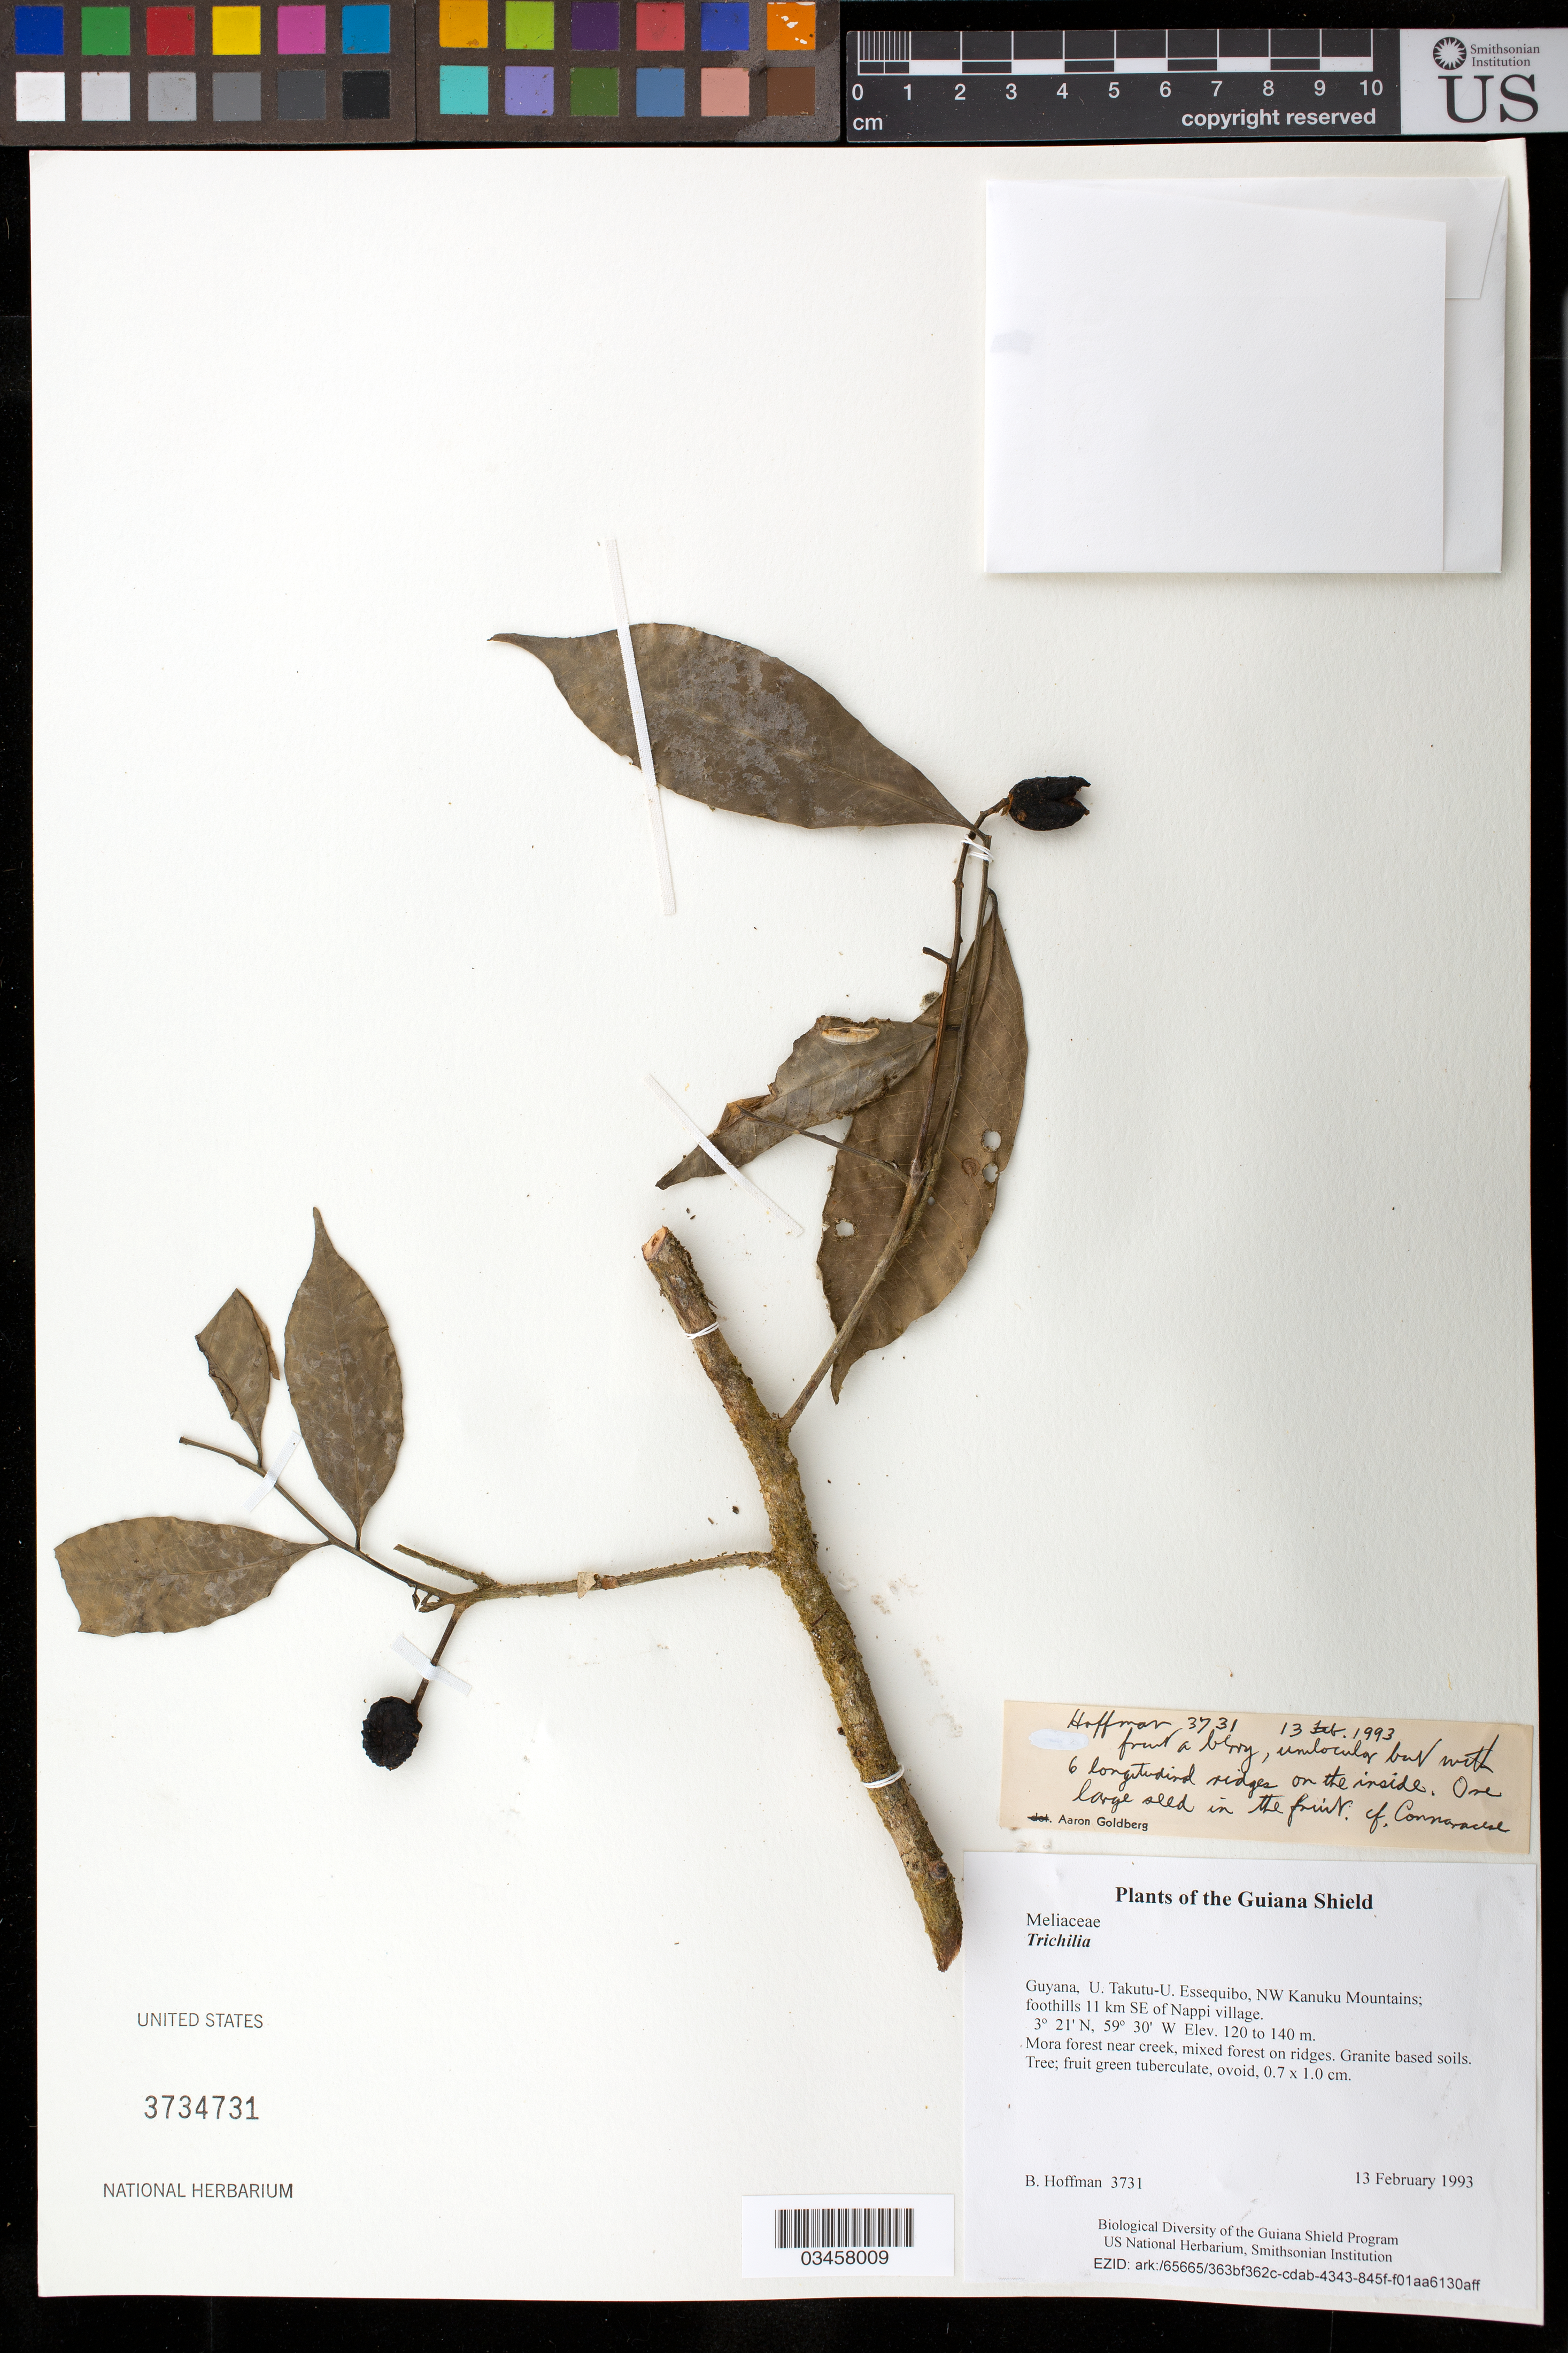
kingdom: Plantae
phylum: Tracheophyta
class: Magnoliopsida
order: Sapindales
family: Meliaceae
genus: Trichilia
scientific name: Trichilia sp.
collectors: B. Hoffman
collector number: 3731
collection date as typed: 13 February 1993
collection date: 1993-02-13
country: Guyana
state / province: U. Takutu-U. Essequibo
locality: NW Kanuku Mountains; foothills 11 km SE of Nappi village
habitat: Mora forest near creek, mixed forest on ridges. Granite based soils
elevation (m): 120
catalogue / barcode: US 3734731